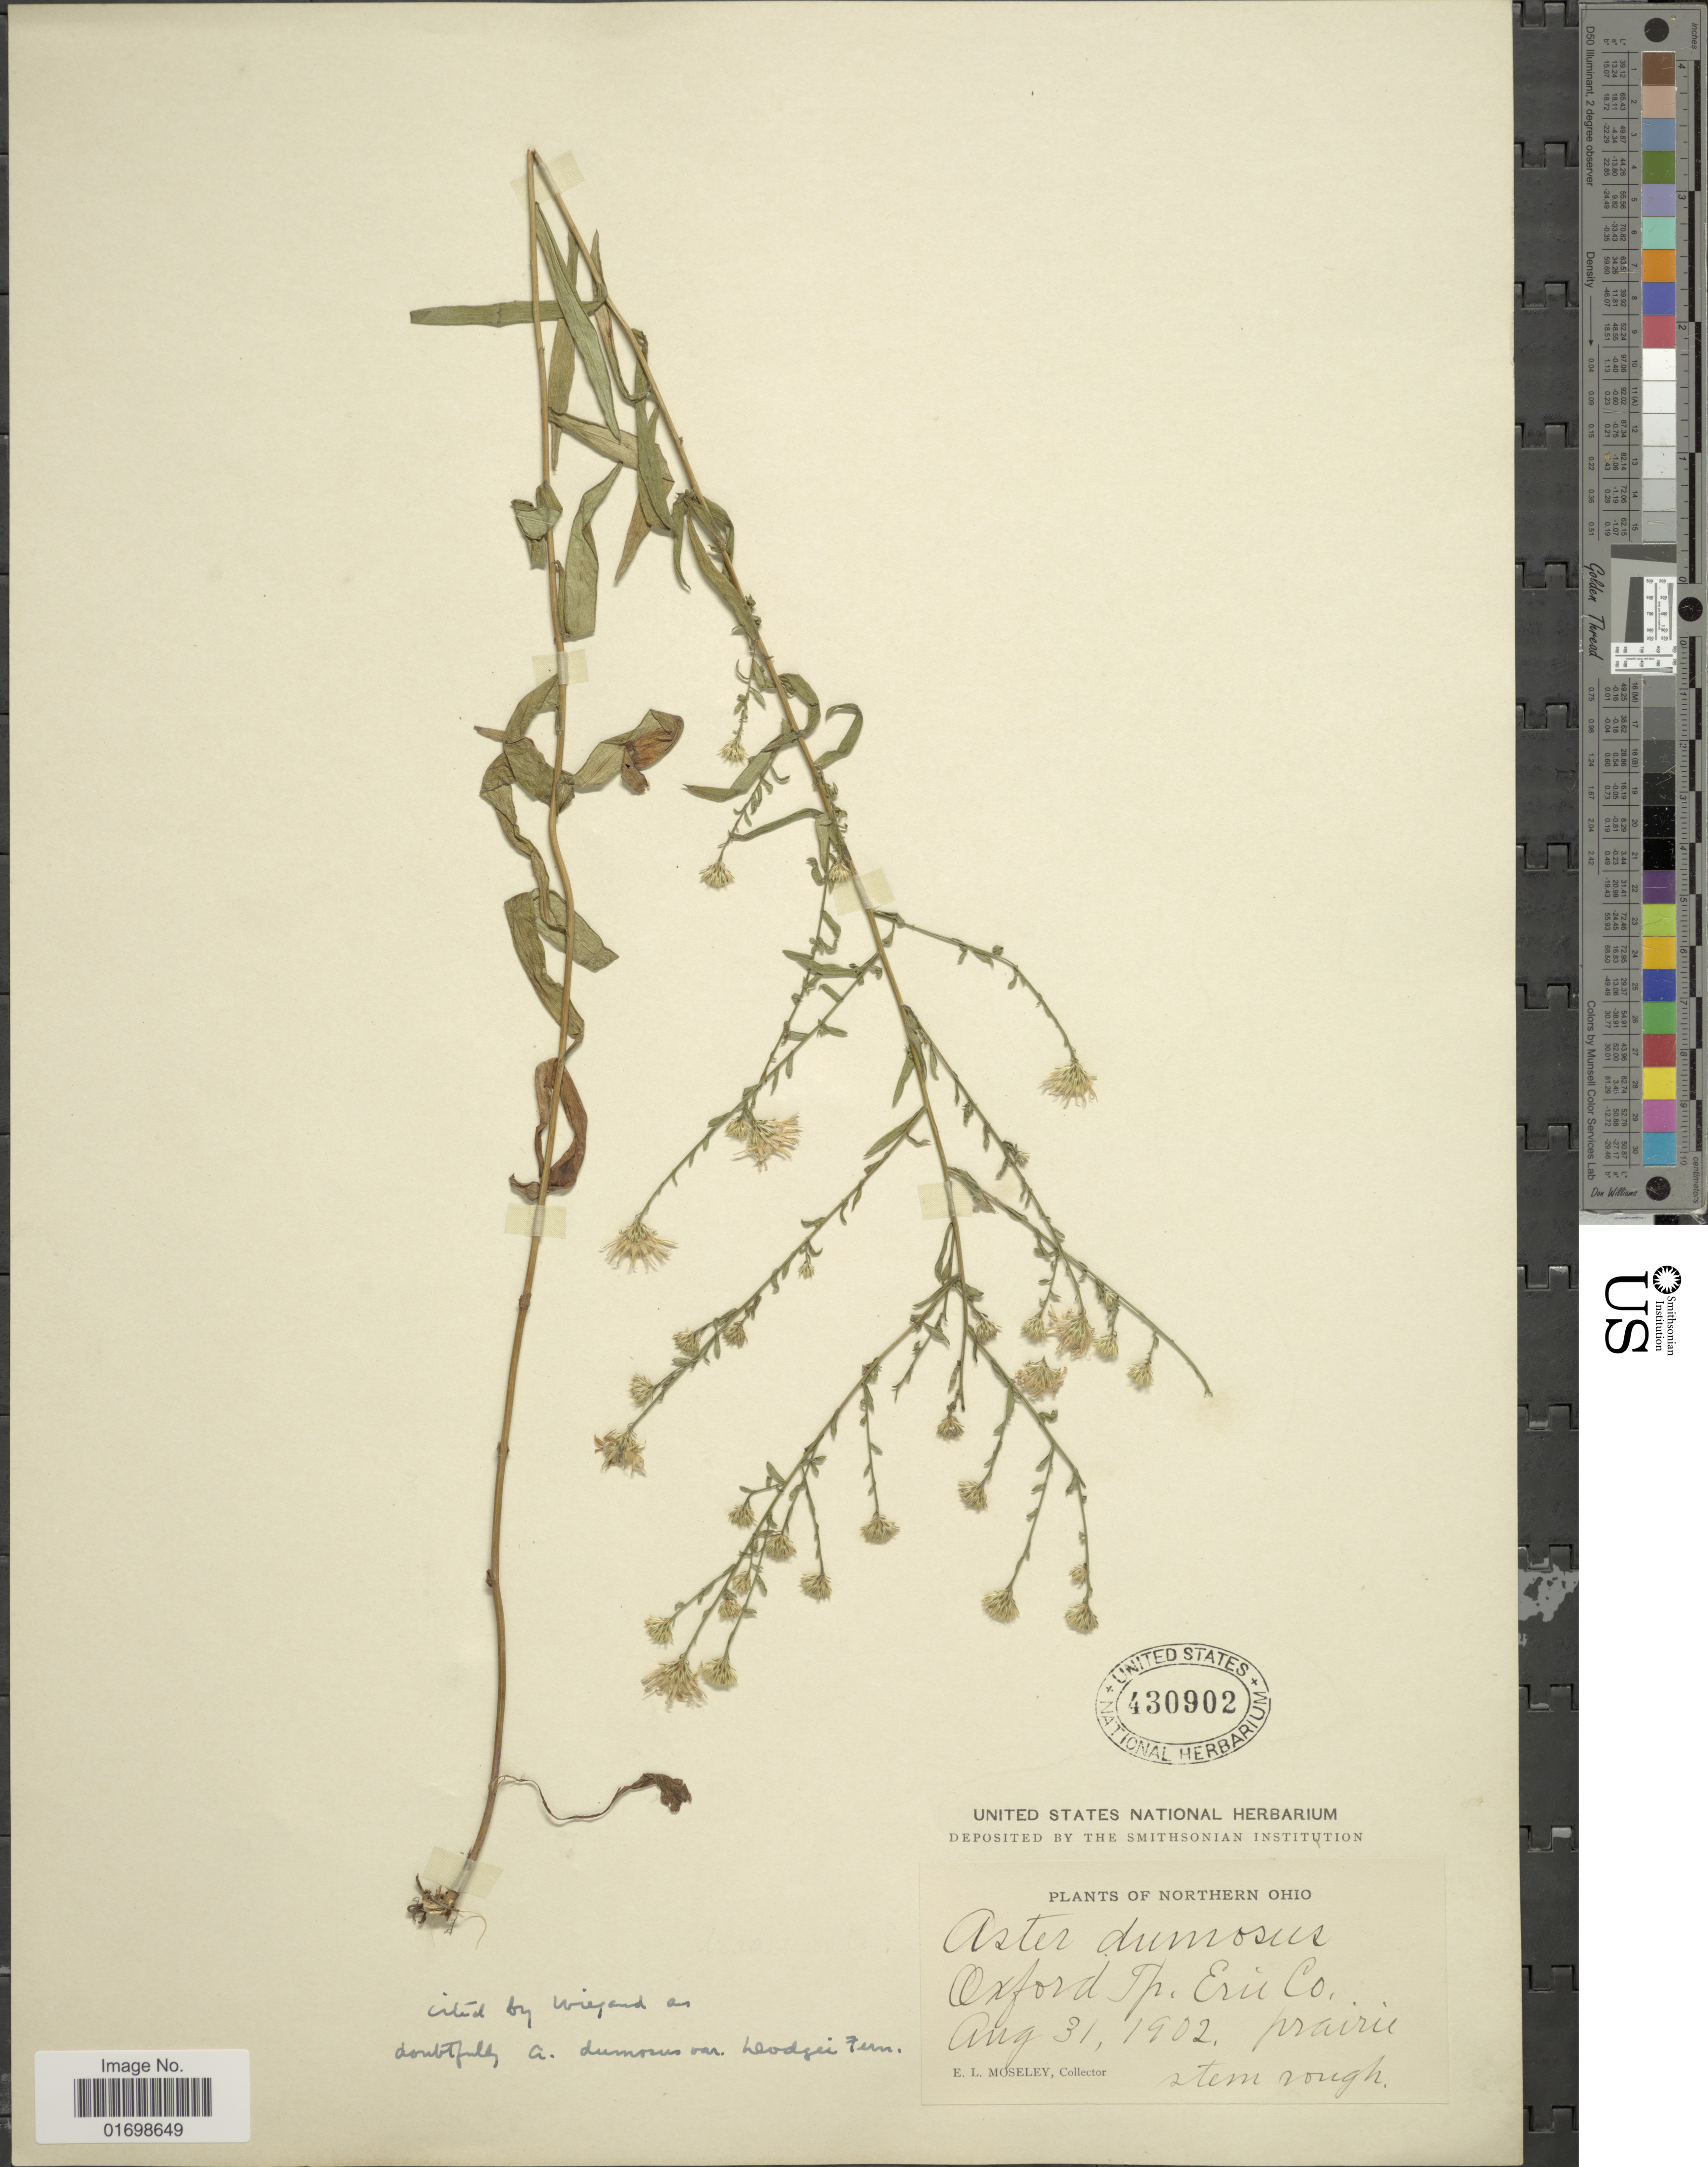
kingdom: Plantae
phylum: Tracheophyta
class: Magnoliopsida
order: Asterales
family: Asteraceae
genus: Symphyotrichum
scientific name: Symphyotrichum dumosum var. dodgei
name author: (Fernald) G.L. Nesom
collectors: E. Moseley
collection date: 1902-08-31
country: United States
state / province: Ohio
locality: Oxford Tp. Erie Co.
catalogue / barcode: US 430902